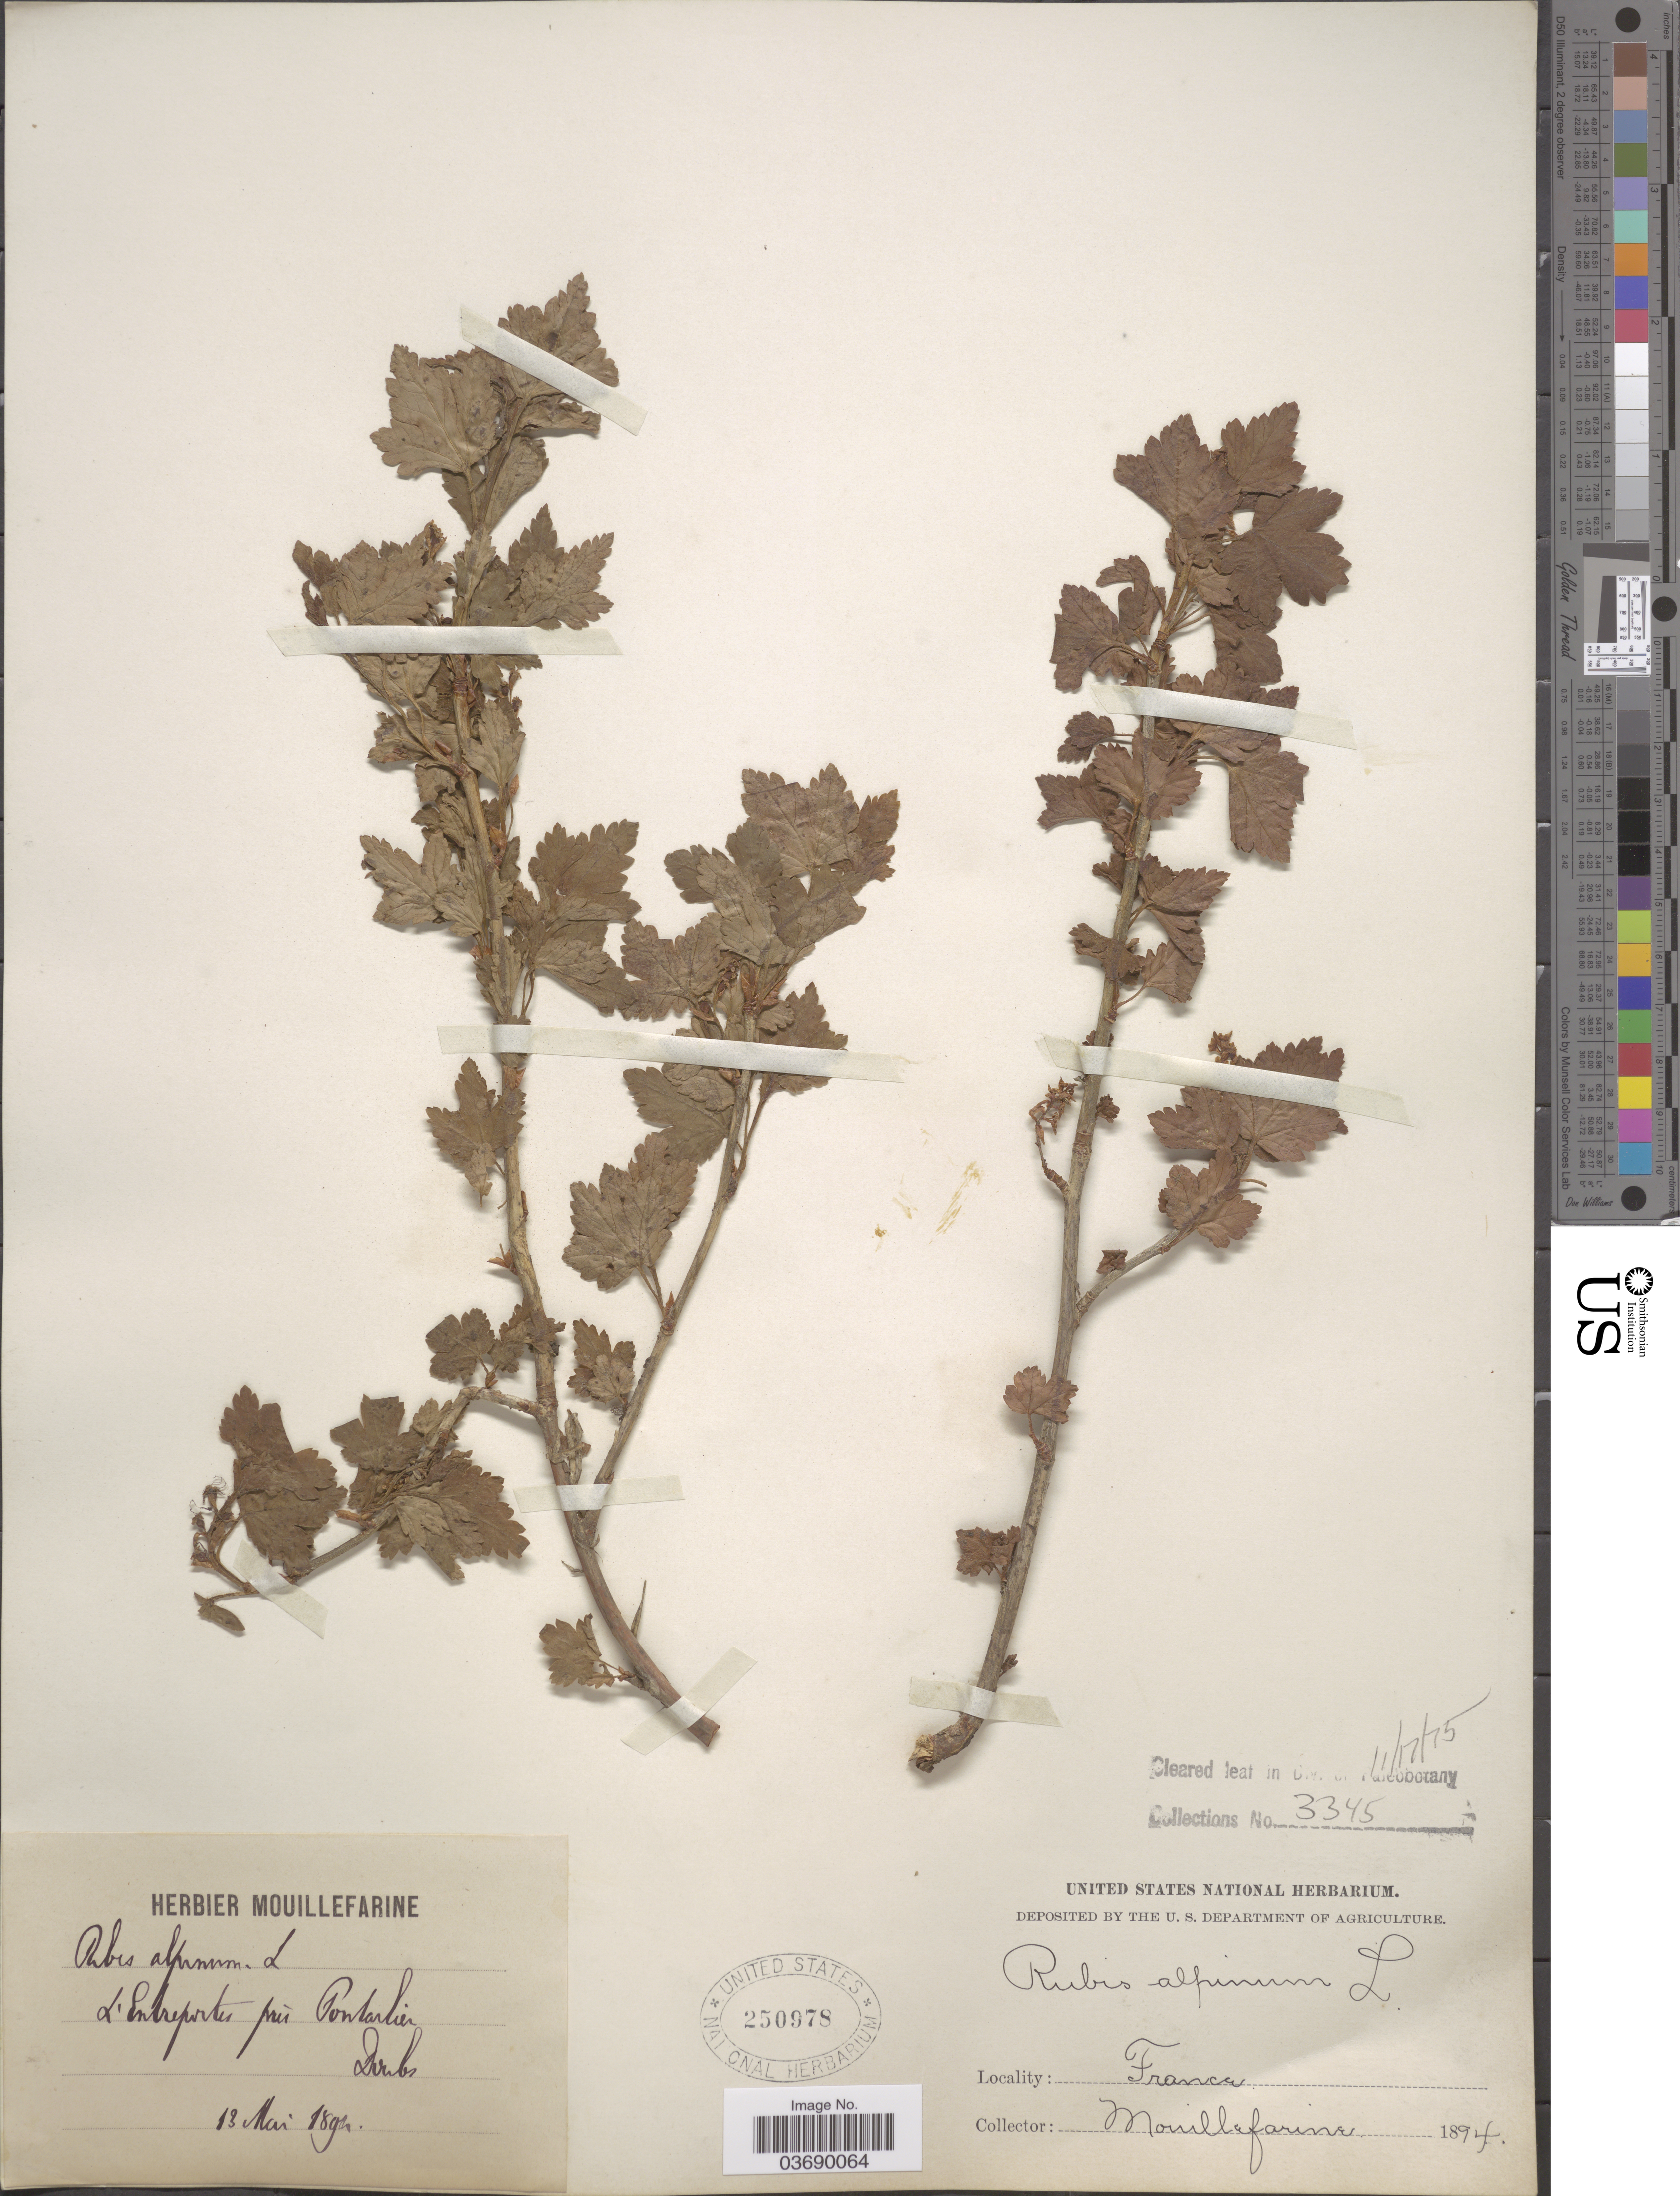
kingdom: Plantae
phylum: Tracheophyta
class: Magnoliopsida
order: Saxifragales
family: Grossulariaceae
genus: Ribes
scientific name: Ribes alpinum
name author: L.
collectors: A. Mouillefarine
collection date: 1894-05-13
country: France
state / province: Bourgogne-Franche-Comté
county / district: Doubs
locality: L'Entreportes près Pontarlier Doubs.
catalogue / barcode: US 250978